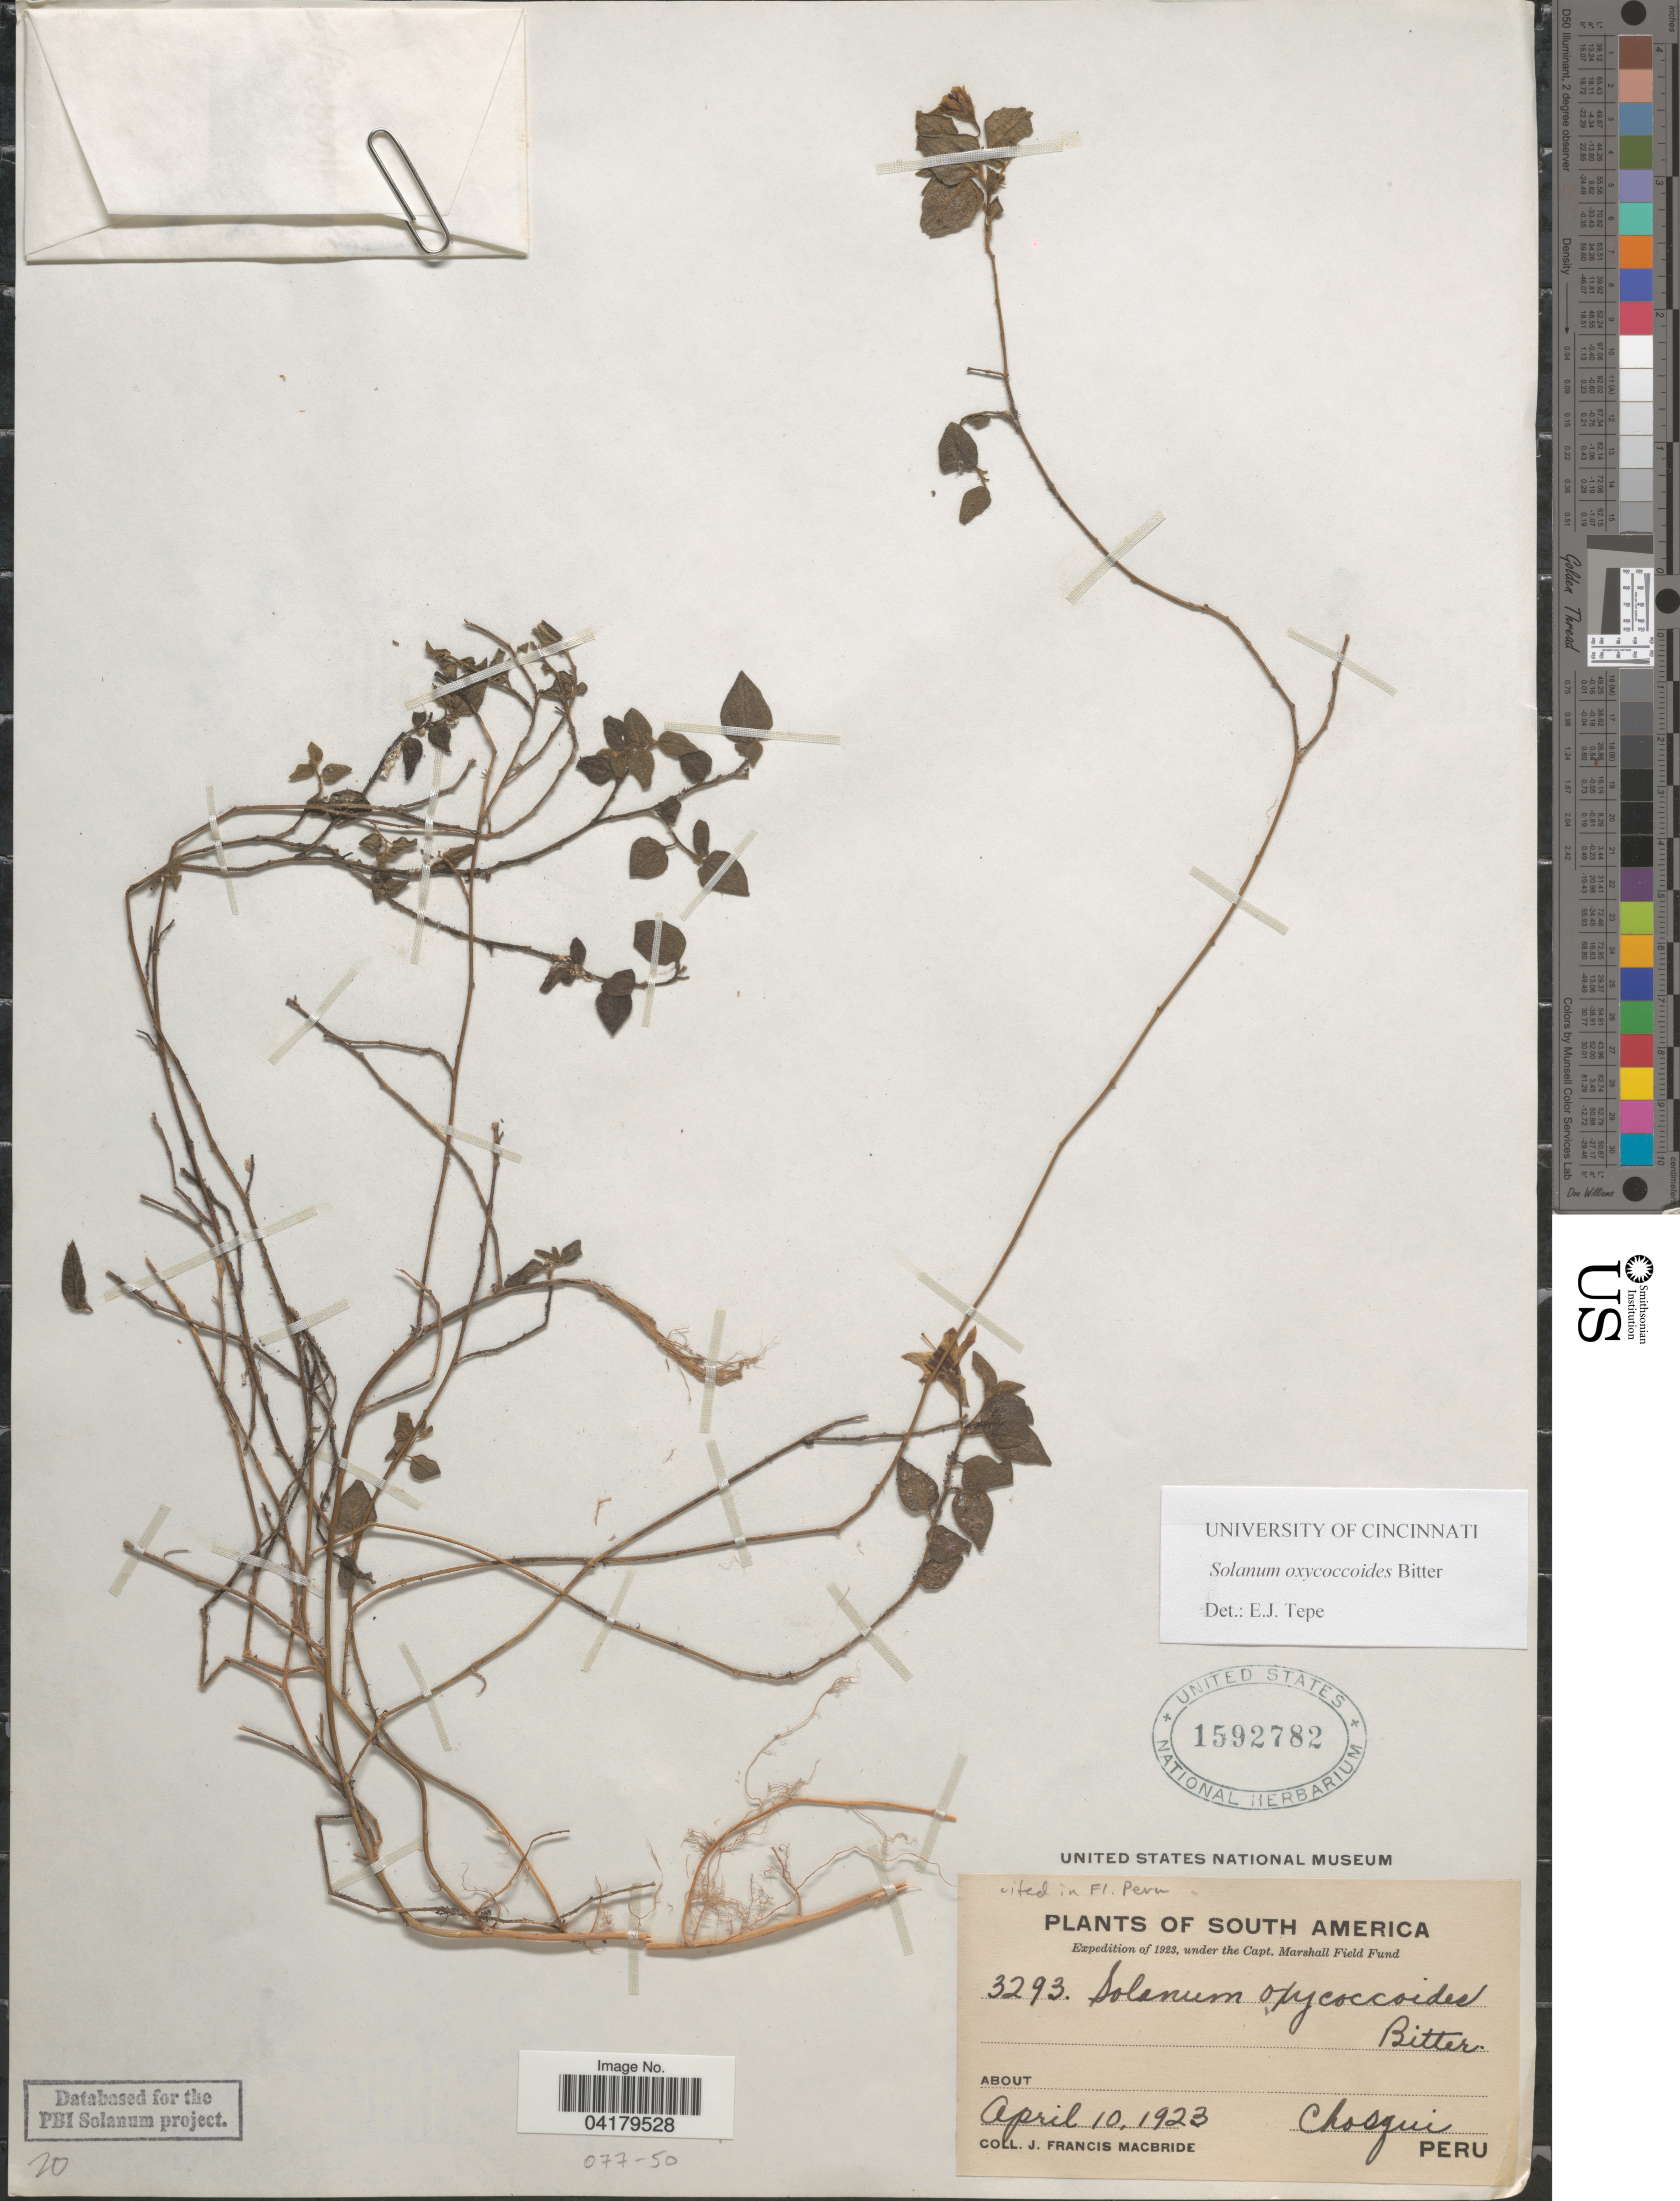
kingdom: Plantae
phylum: Tracheophyta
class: Magnoliopsida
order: Solanales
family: Solanaceae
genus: Solanum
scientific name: Solanum oxycoccoides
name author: Bitter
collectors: J. F. Macbride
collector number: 3293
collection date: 1923-04-10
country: Peru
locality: Expedition of 1923. Chosqui.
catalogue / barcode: US 1592782